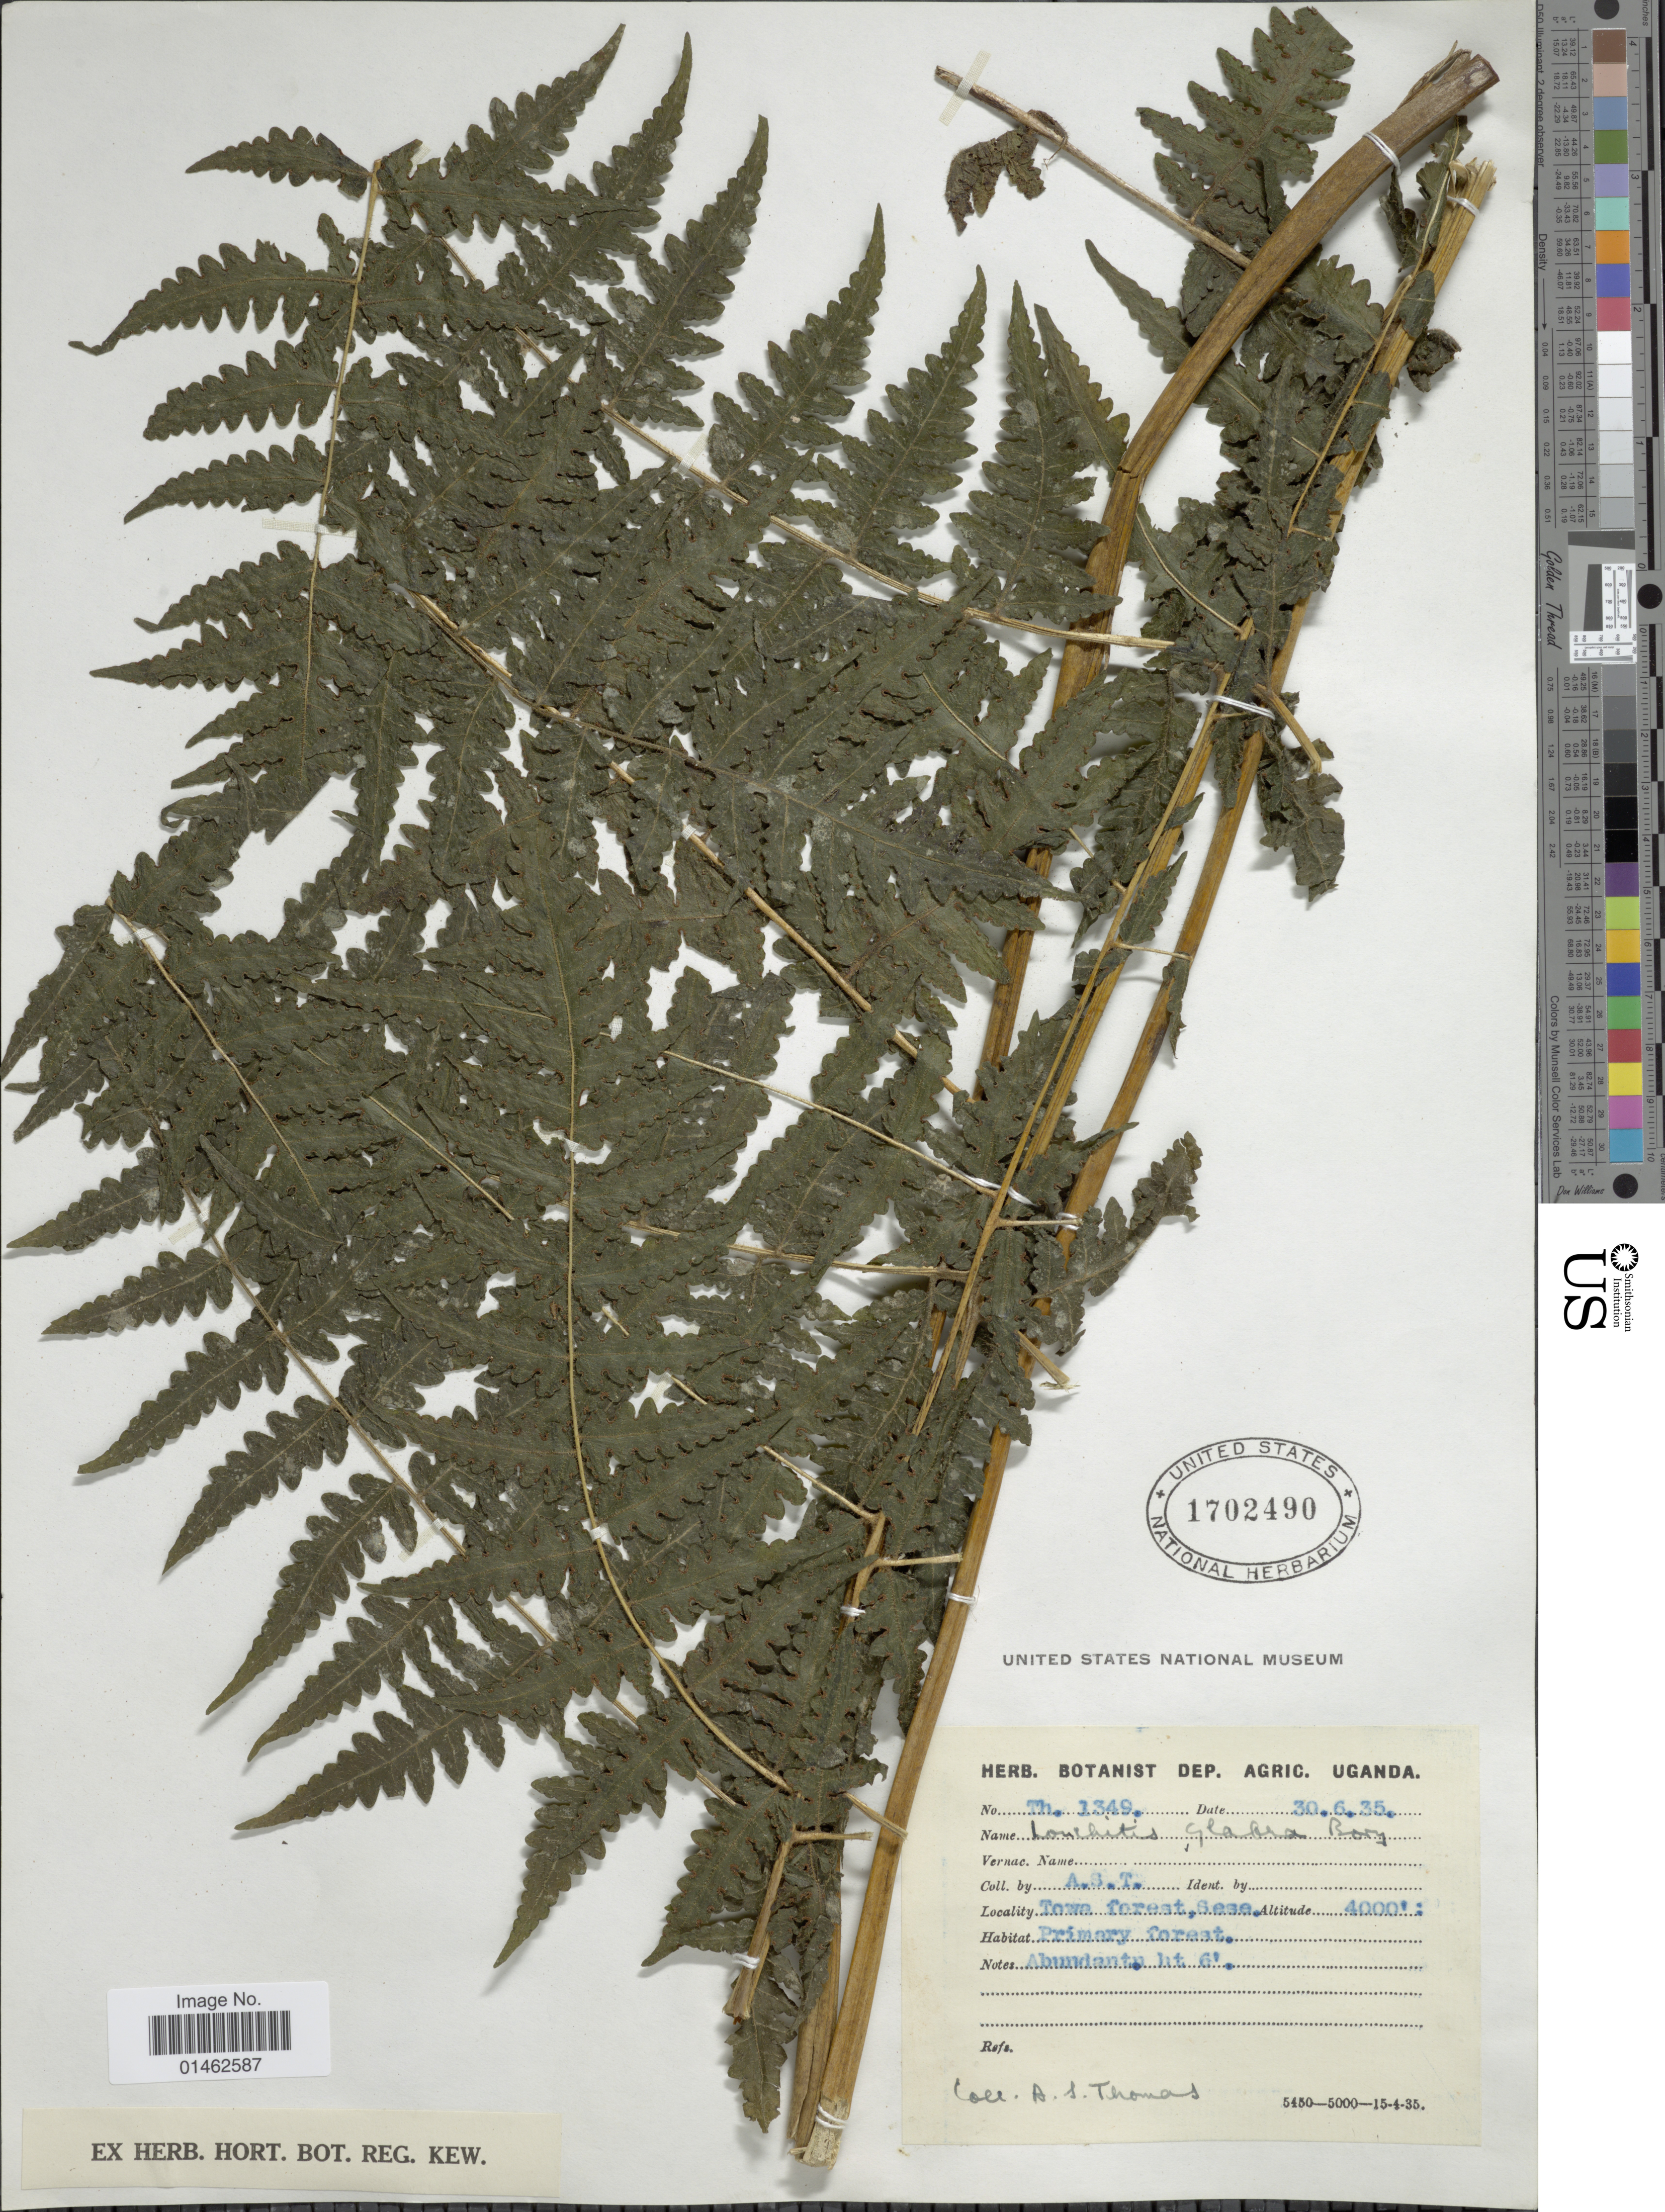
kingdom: Plantae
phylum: Tracheophyta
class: Polypodiopsida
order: Polypodiales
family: Dennstaedtiaceae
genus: Blotiella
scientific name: Blotiella glabra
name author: (Bory) R.M. Tryon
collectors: A. Thomas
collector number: Th 1349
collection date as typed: Transcribed d/m/y: 30/6/35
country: Uganda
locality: Towa forest, Sese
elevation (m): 1219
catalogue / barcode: US 1702490